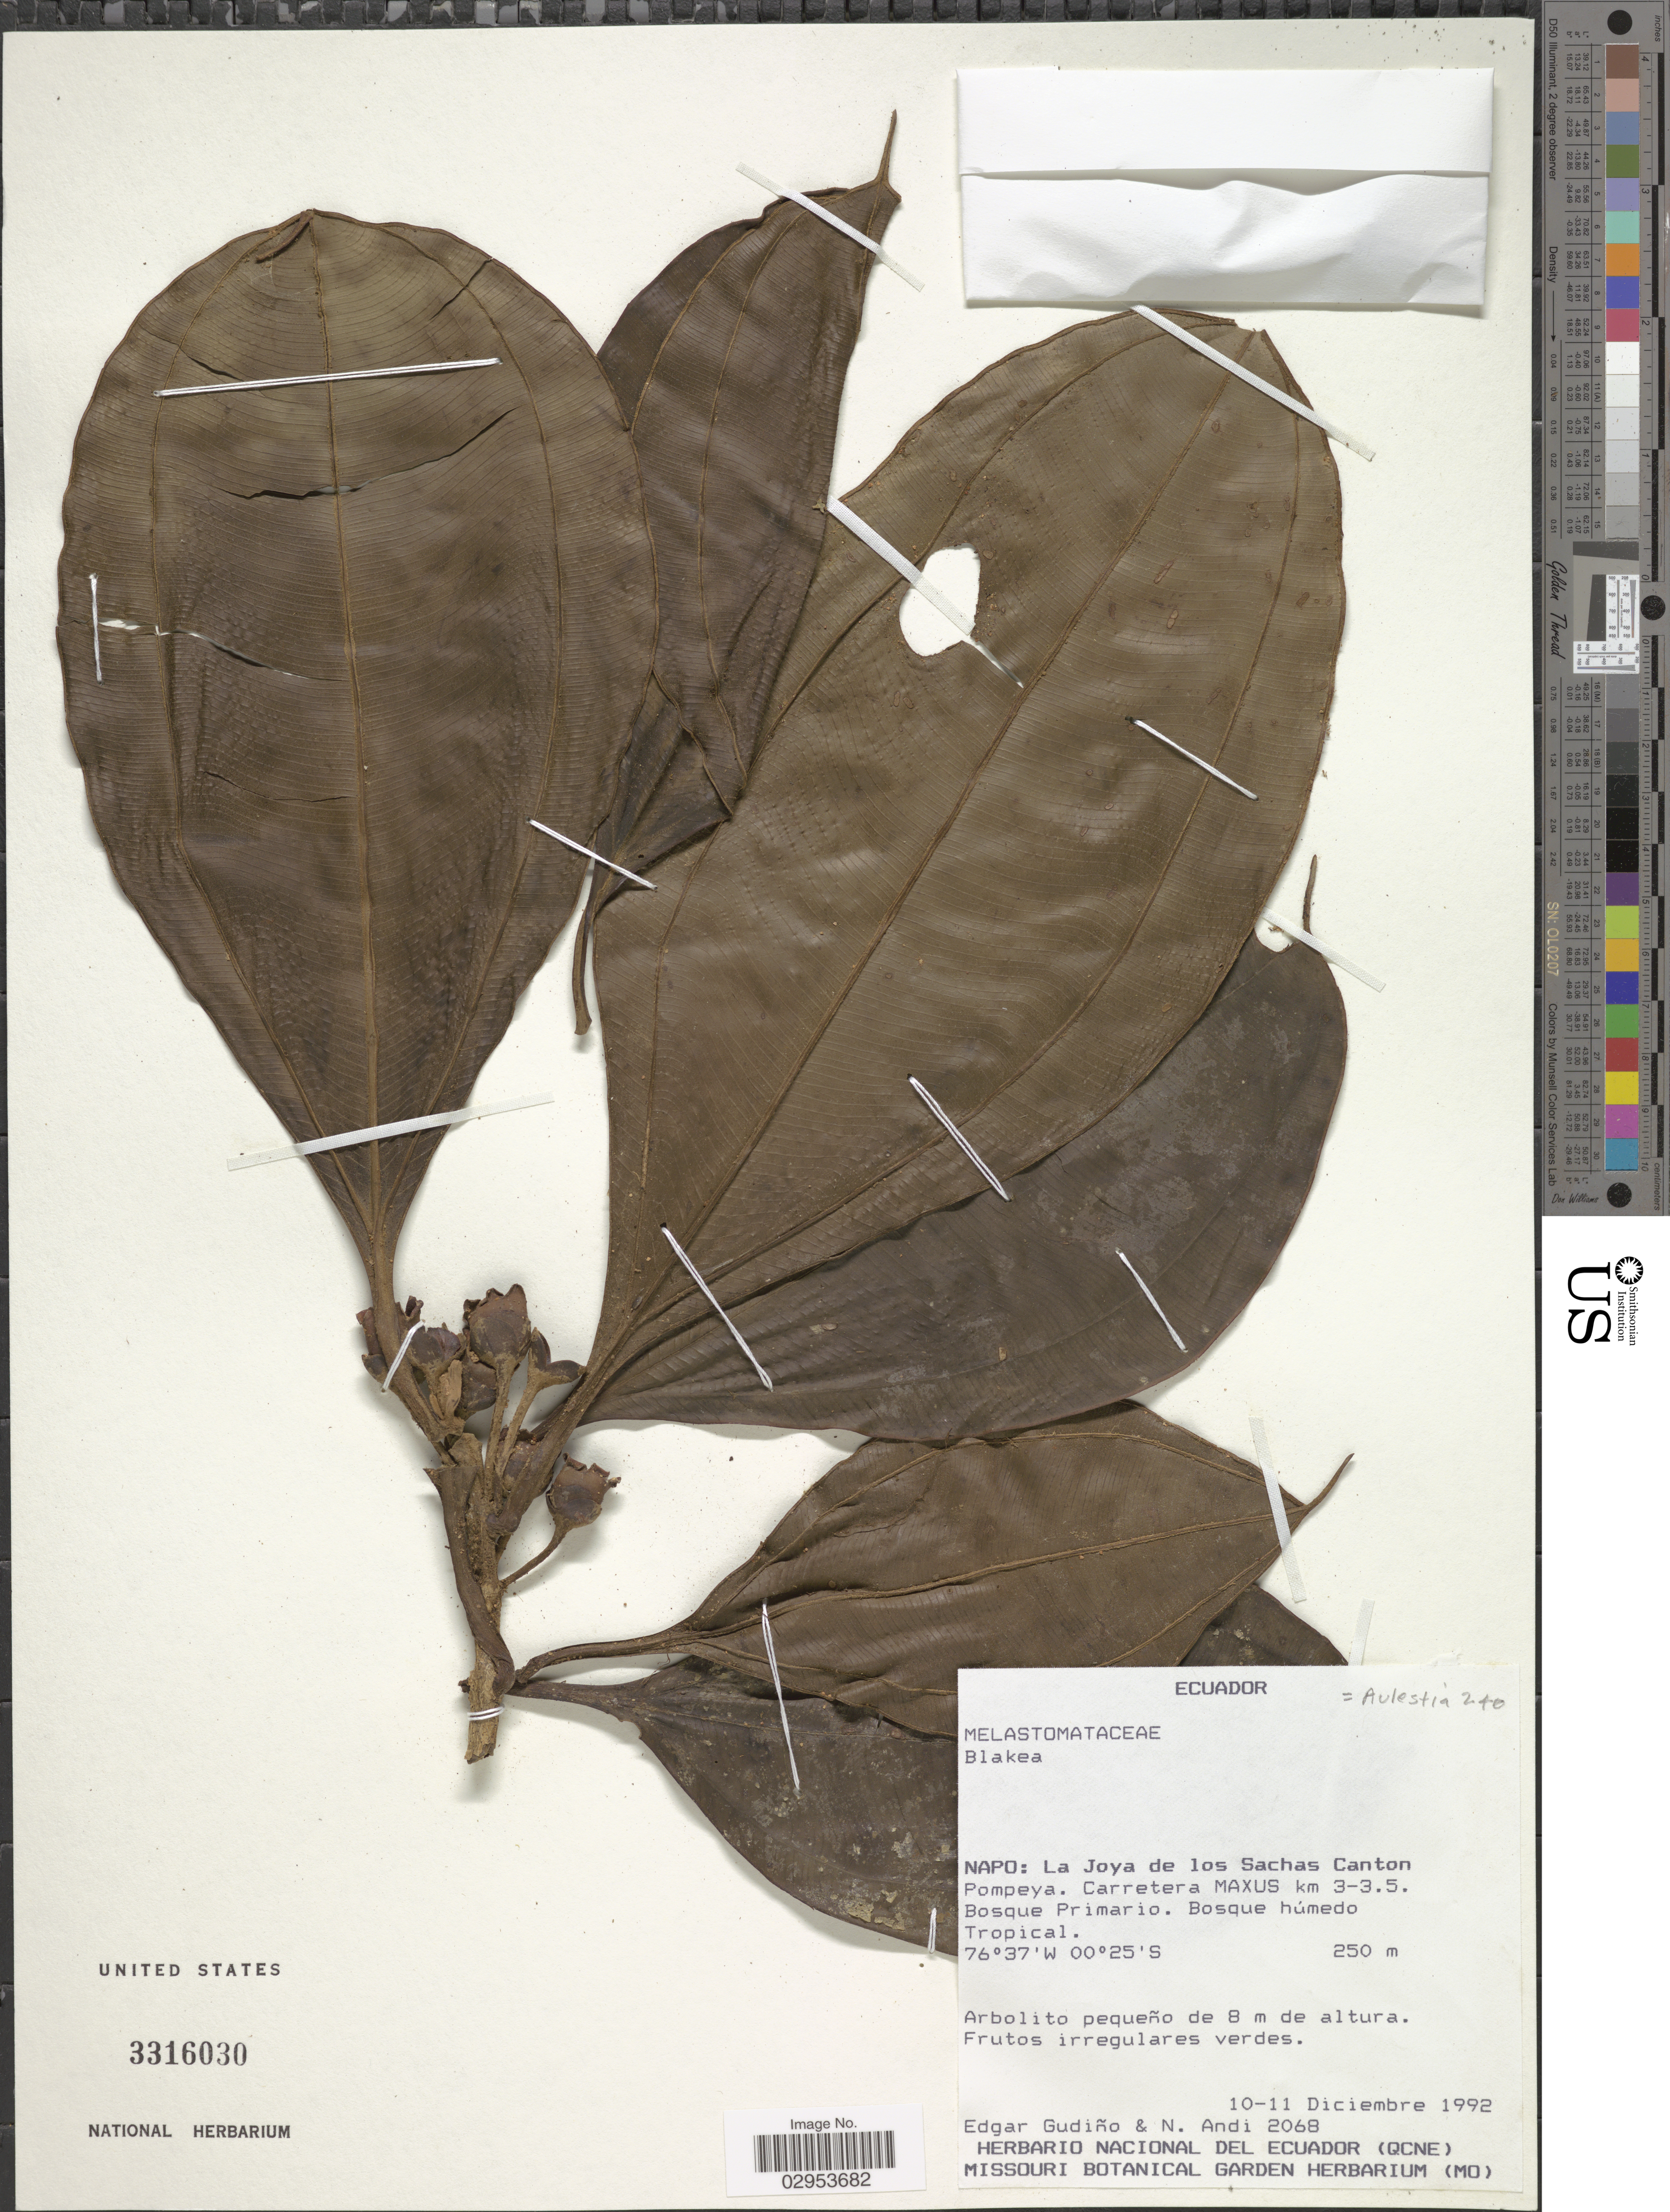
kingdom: Plantae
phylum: Tracheophyta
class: Magnoliopsida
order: Myrtales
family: Melastomataceae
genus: Blakea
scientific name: Blakea sp.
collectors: E. Gudiño & N. Andi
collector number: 2068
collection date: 1992-12-10/1992-12-11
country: Ecuador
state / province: Napo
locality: La Joya de los Sachas Canton Pompeya. Carretera MAXUS km 3-3.5. Bosque Primario. Bosque húmedo Tropical.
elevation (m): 250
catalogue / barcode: US 3316030